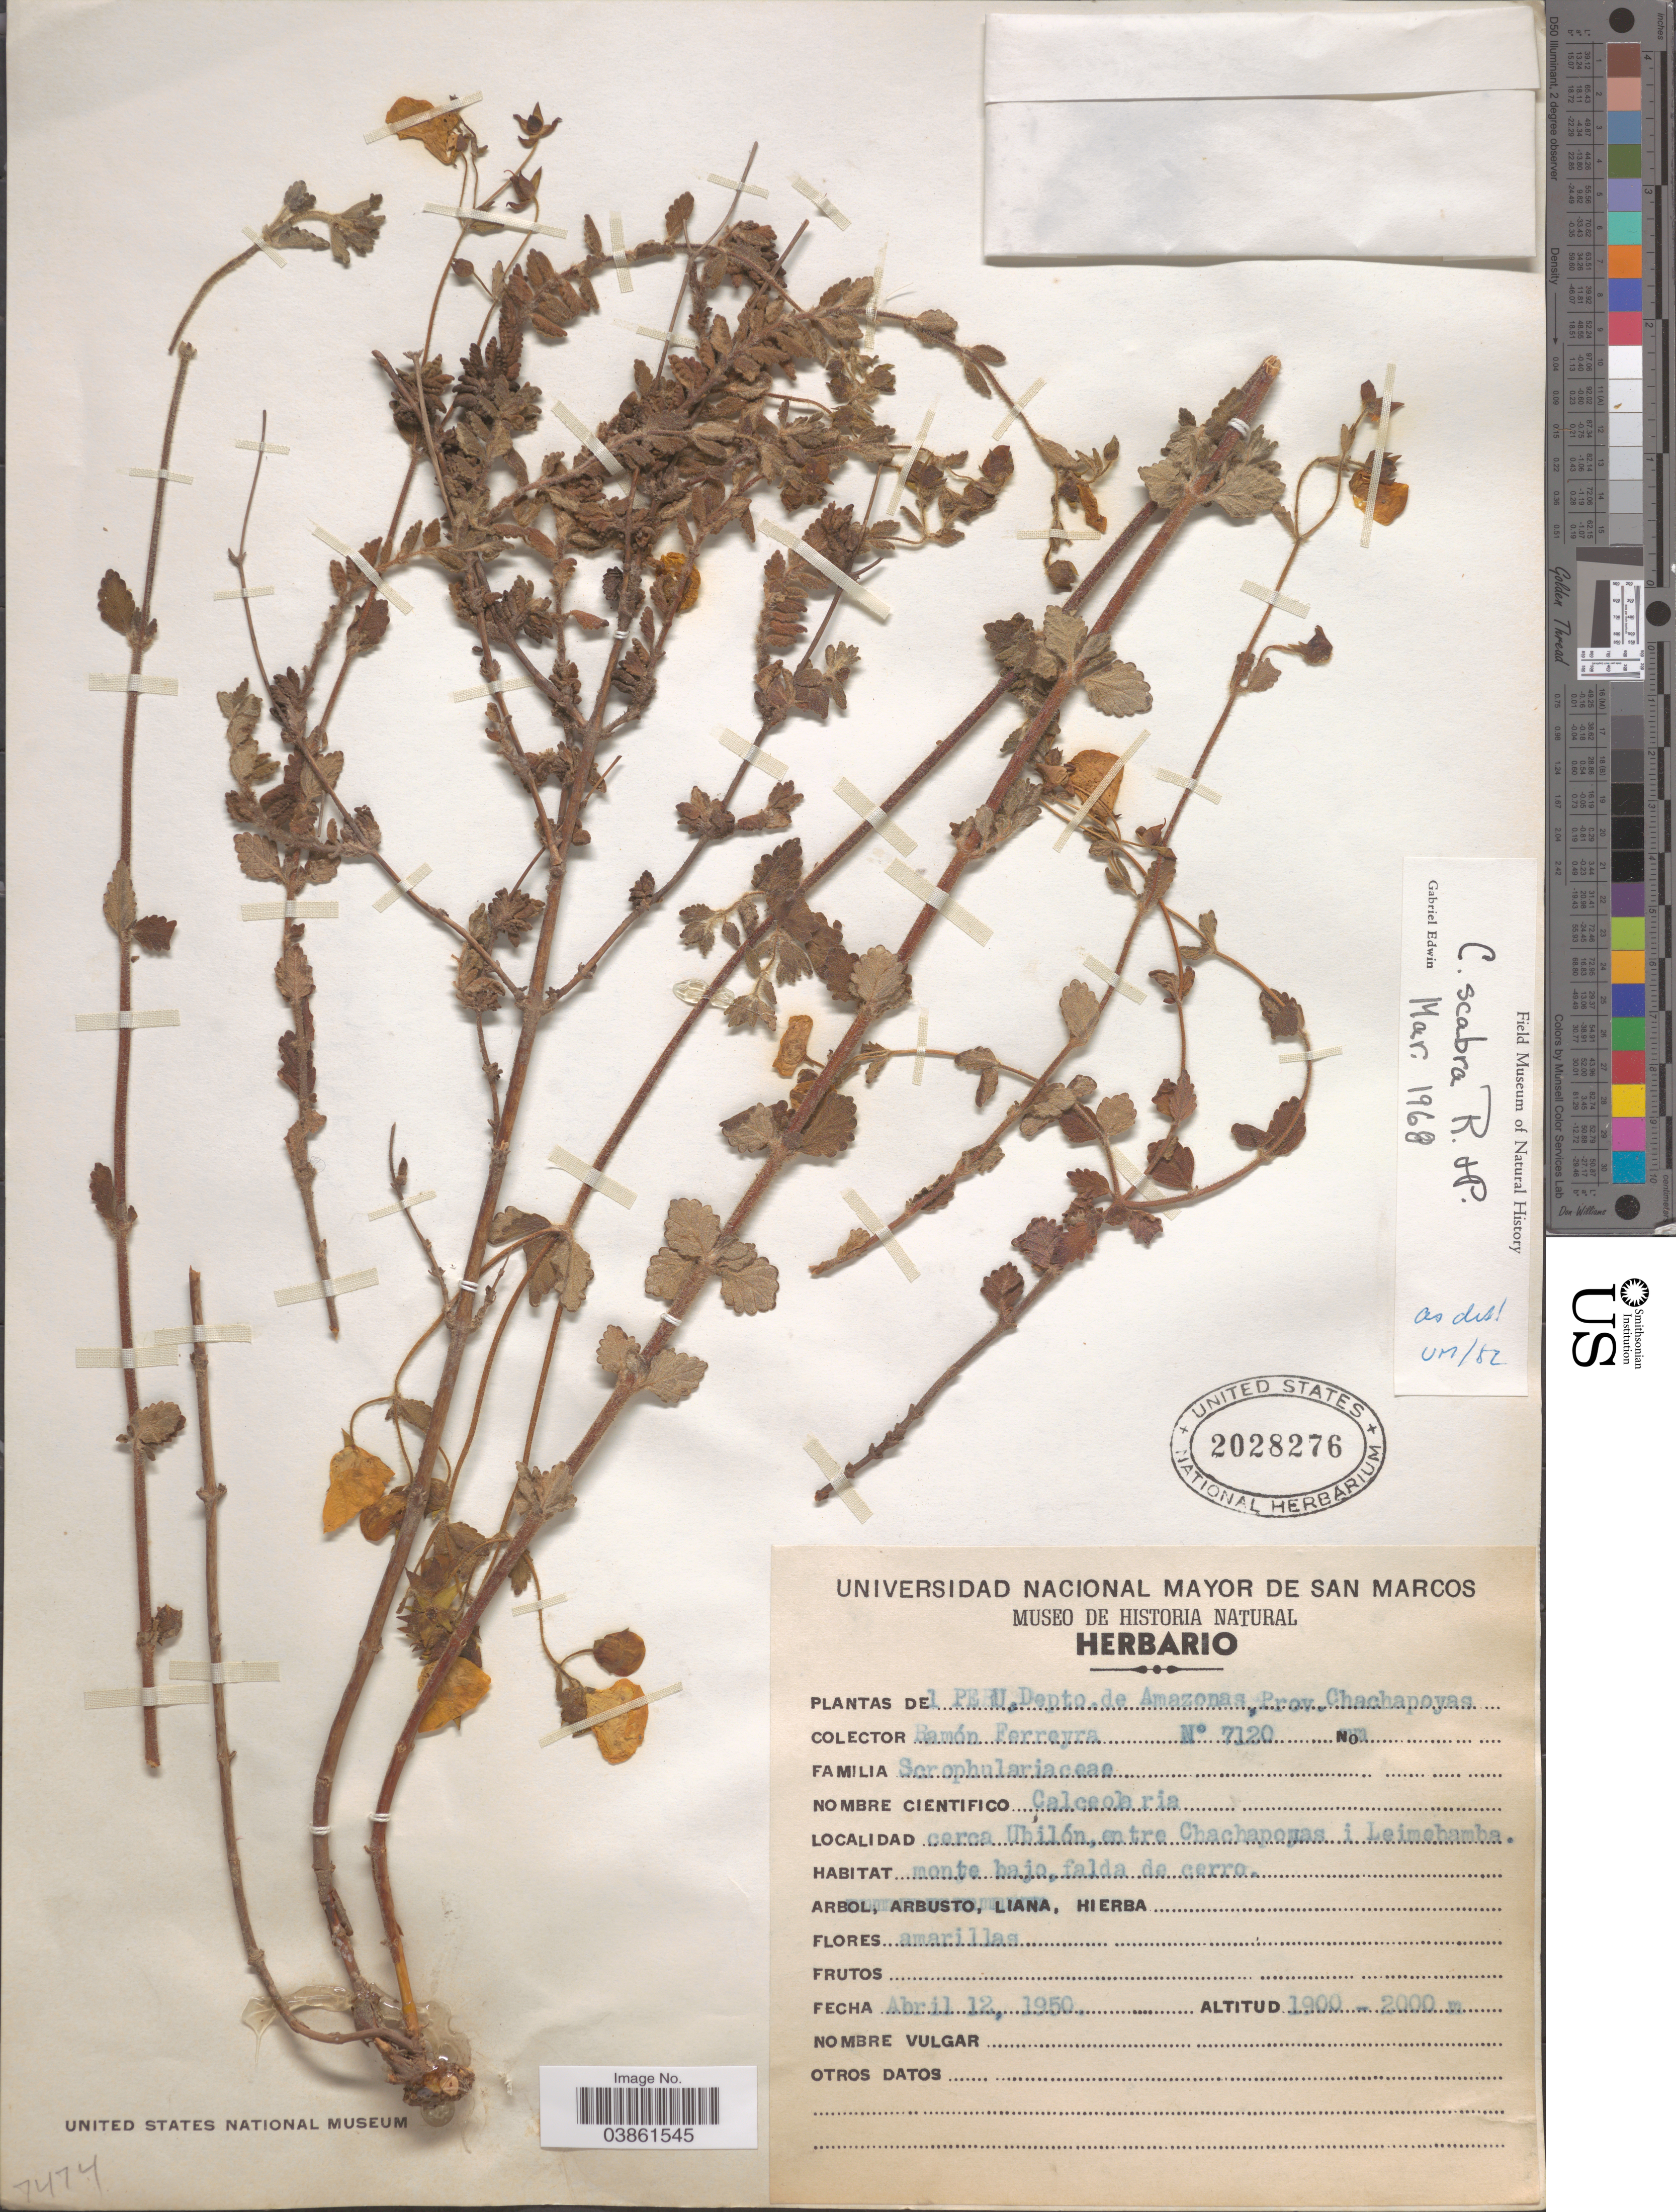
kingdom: Plantae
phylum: Tracheophyta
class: Magnoliopsida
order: Lamiales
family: Calceolariaceae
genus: Calceolaria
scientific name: Calceolaria scabra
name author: Ruiz & Pav.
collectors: R. A. Ferreyra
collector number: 7120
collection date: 1950-04-12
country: Peru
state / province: Amazonas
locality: Depto. de Amazonas, Prov. Chachapoyas. Cerca Uhilón, entre Chachapoyas i Leimebamba.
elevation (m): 1900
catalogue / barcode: US 2028276